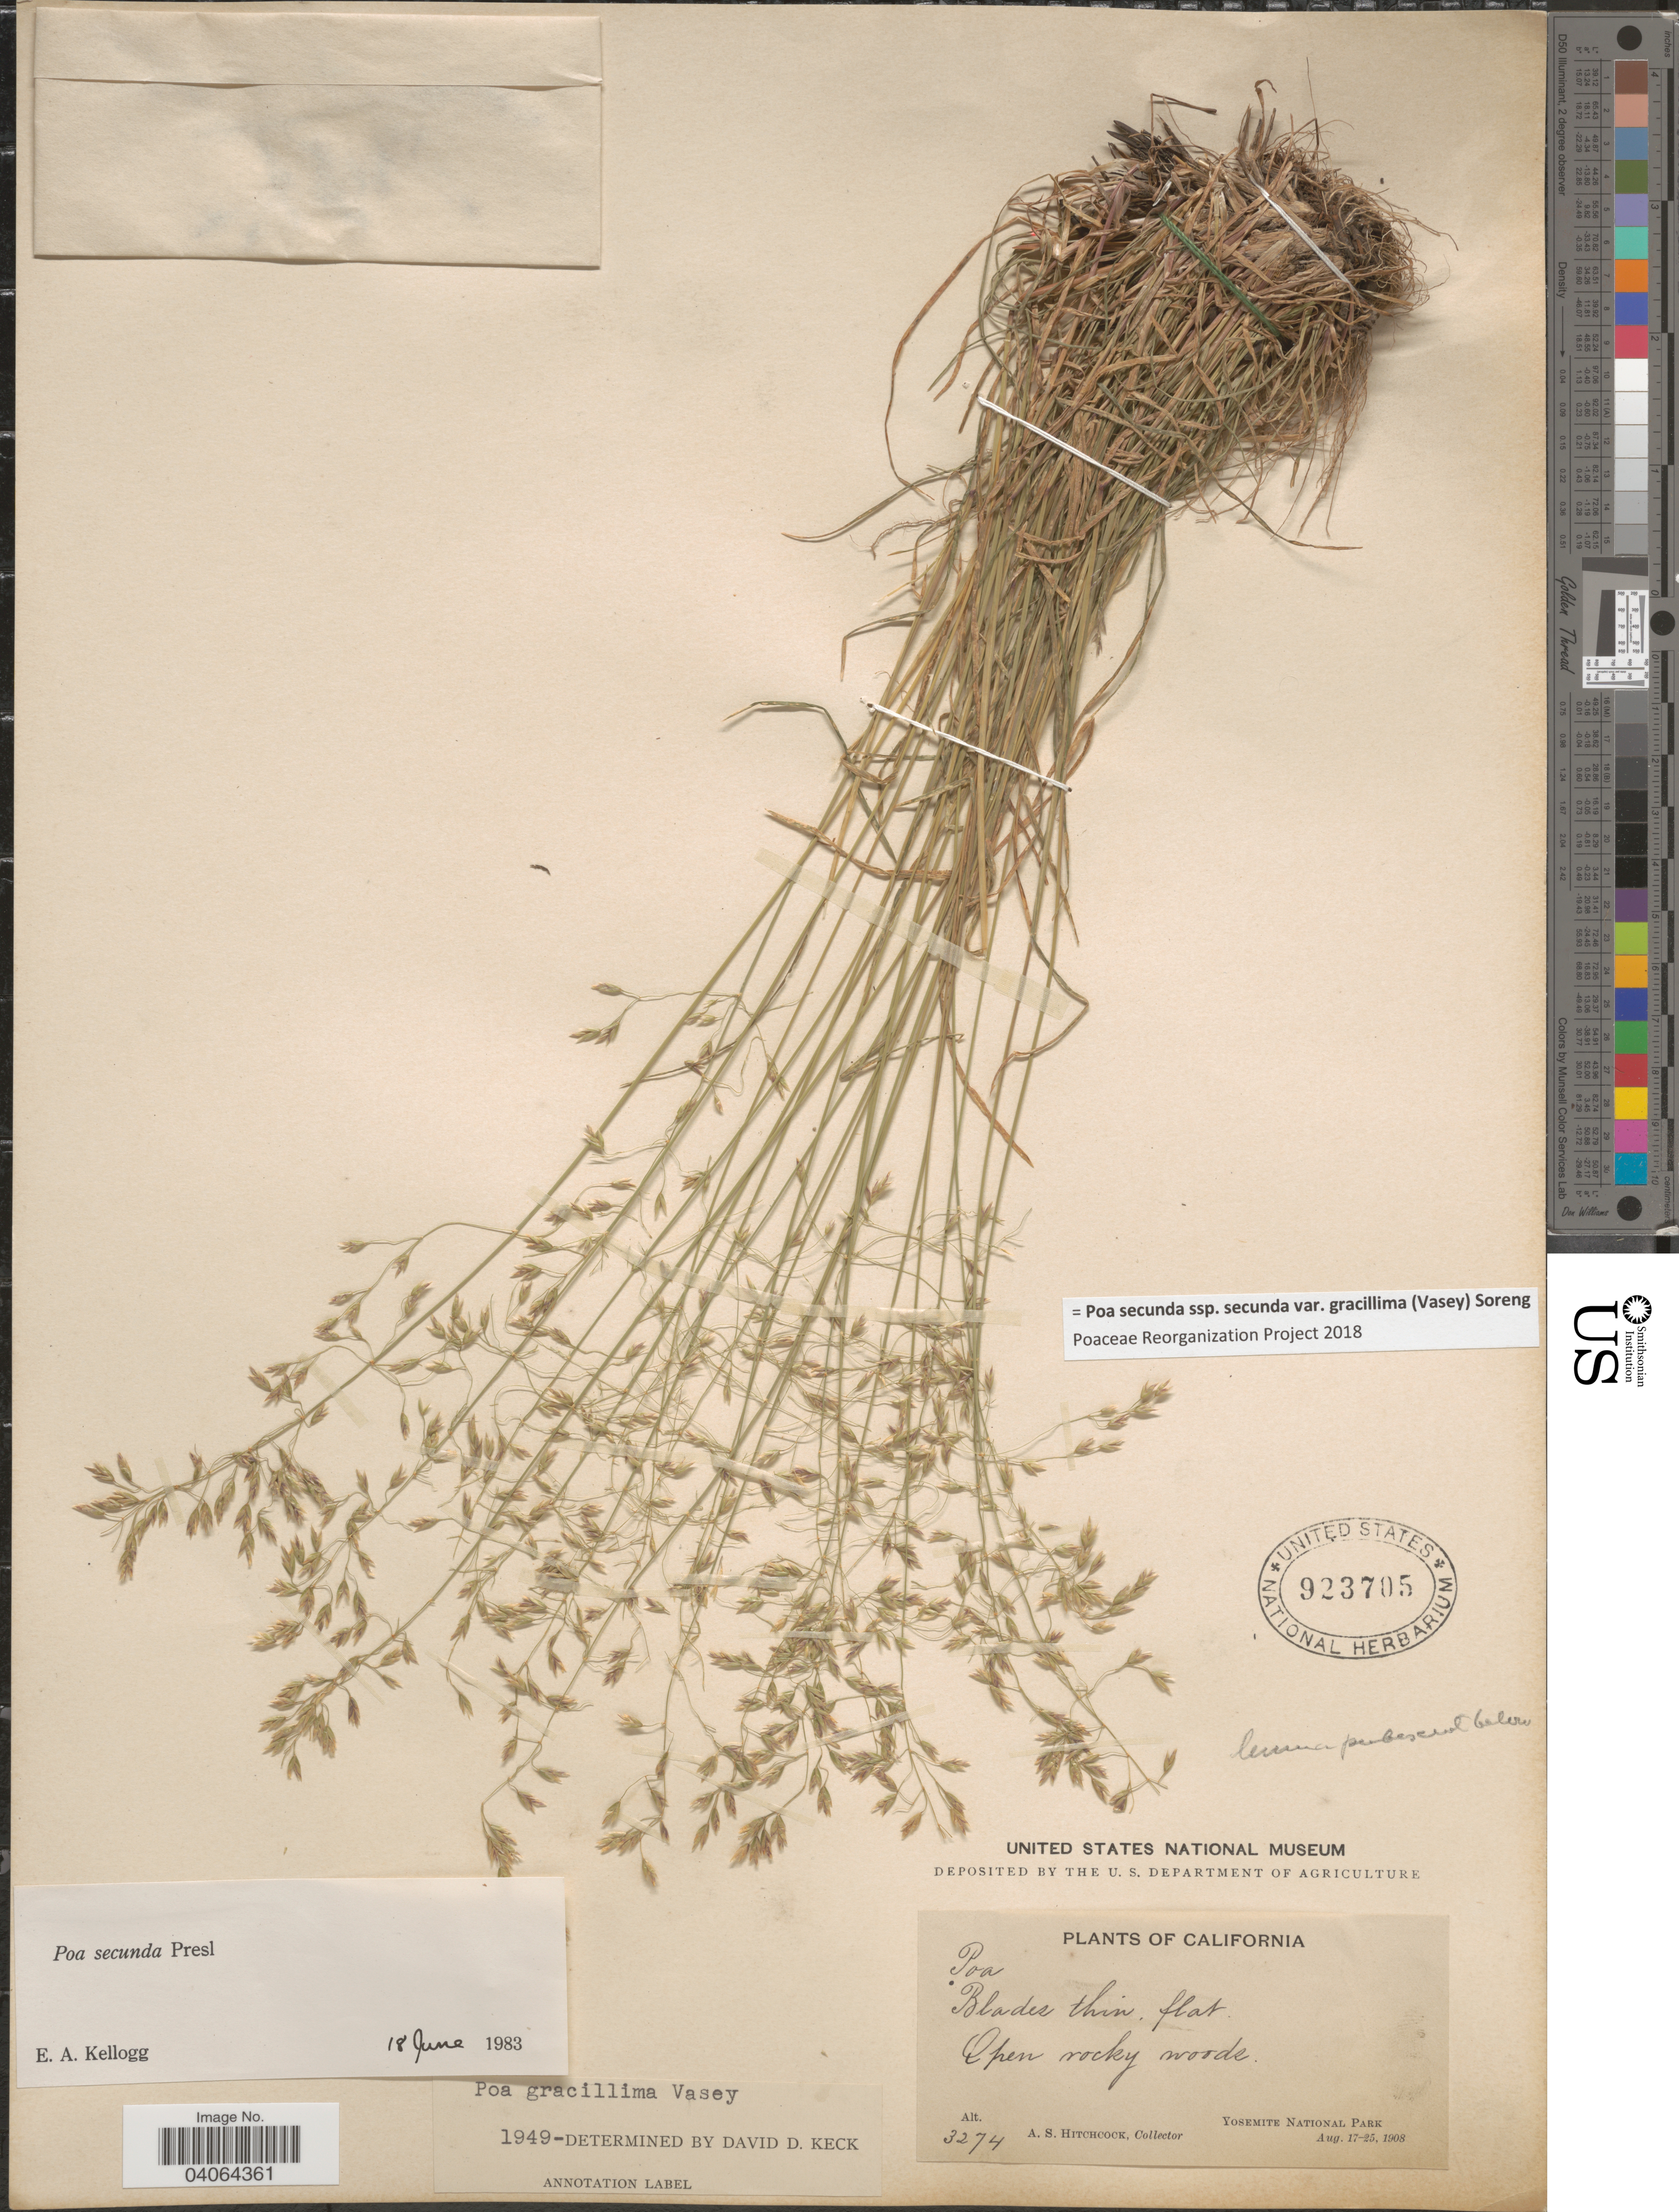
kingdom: Plantae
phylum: Tracheophyta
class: Liliopsida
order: Poales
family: Poaceae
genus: Poa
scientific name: Poa secunda subsp. secunda var. gracillima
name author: (Vasey) Soreng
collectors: A. S. Hitchcock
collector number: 3274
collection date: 1908-08-17/1908-08-25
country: United States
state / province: California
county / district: Mariposa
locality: Yosemite National Park.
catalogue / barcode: US 923705